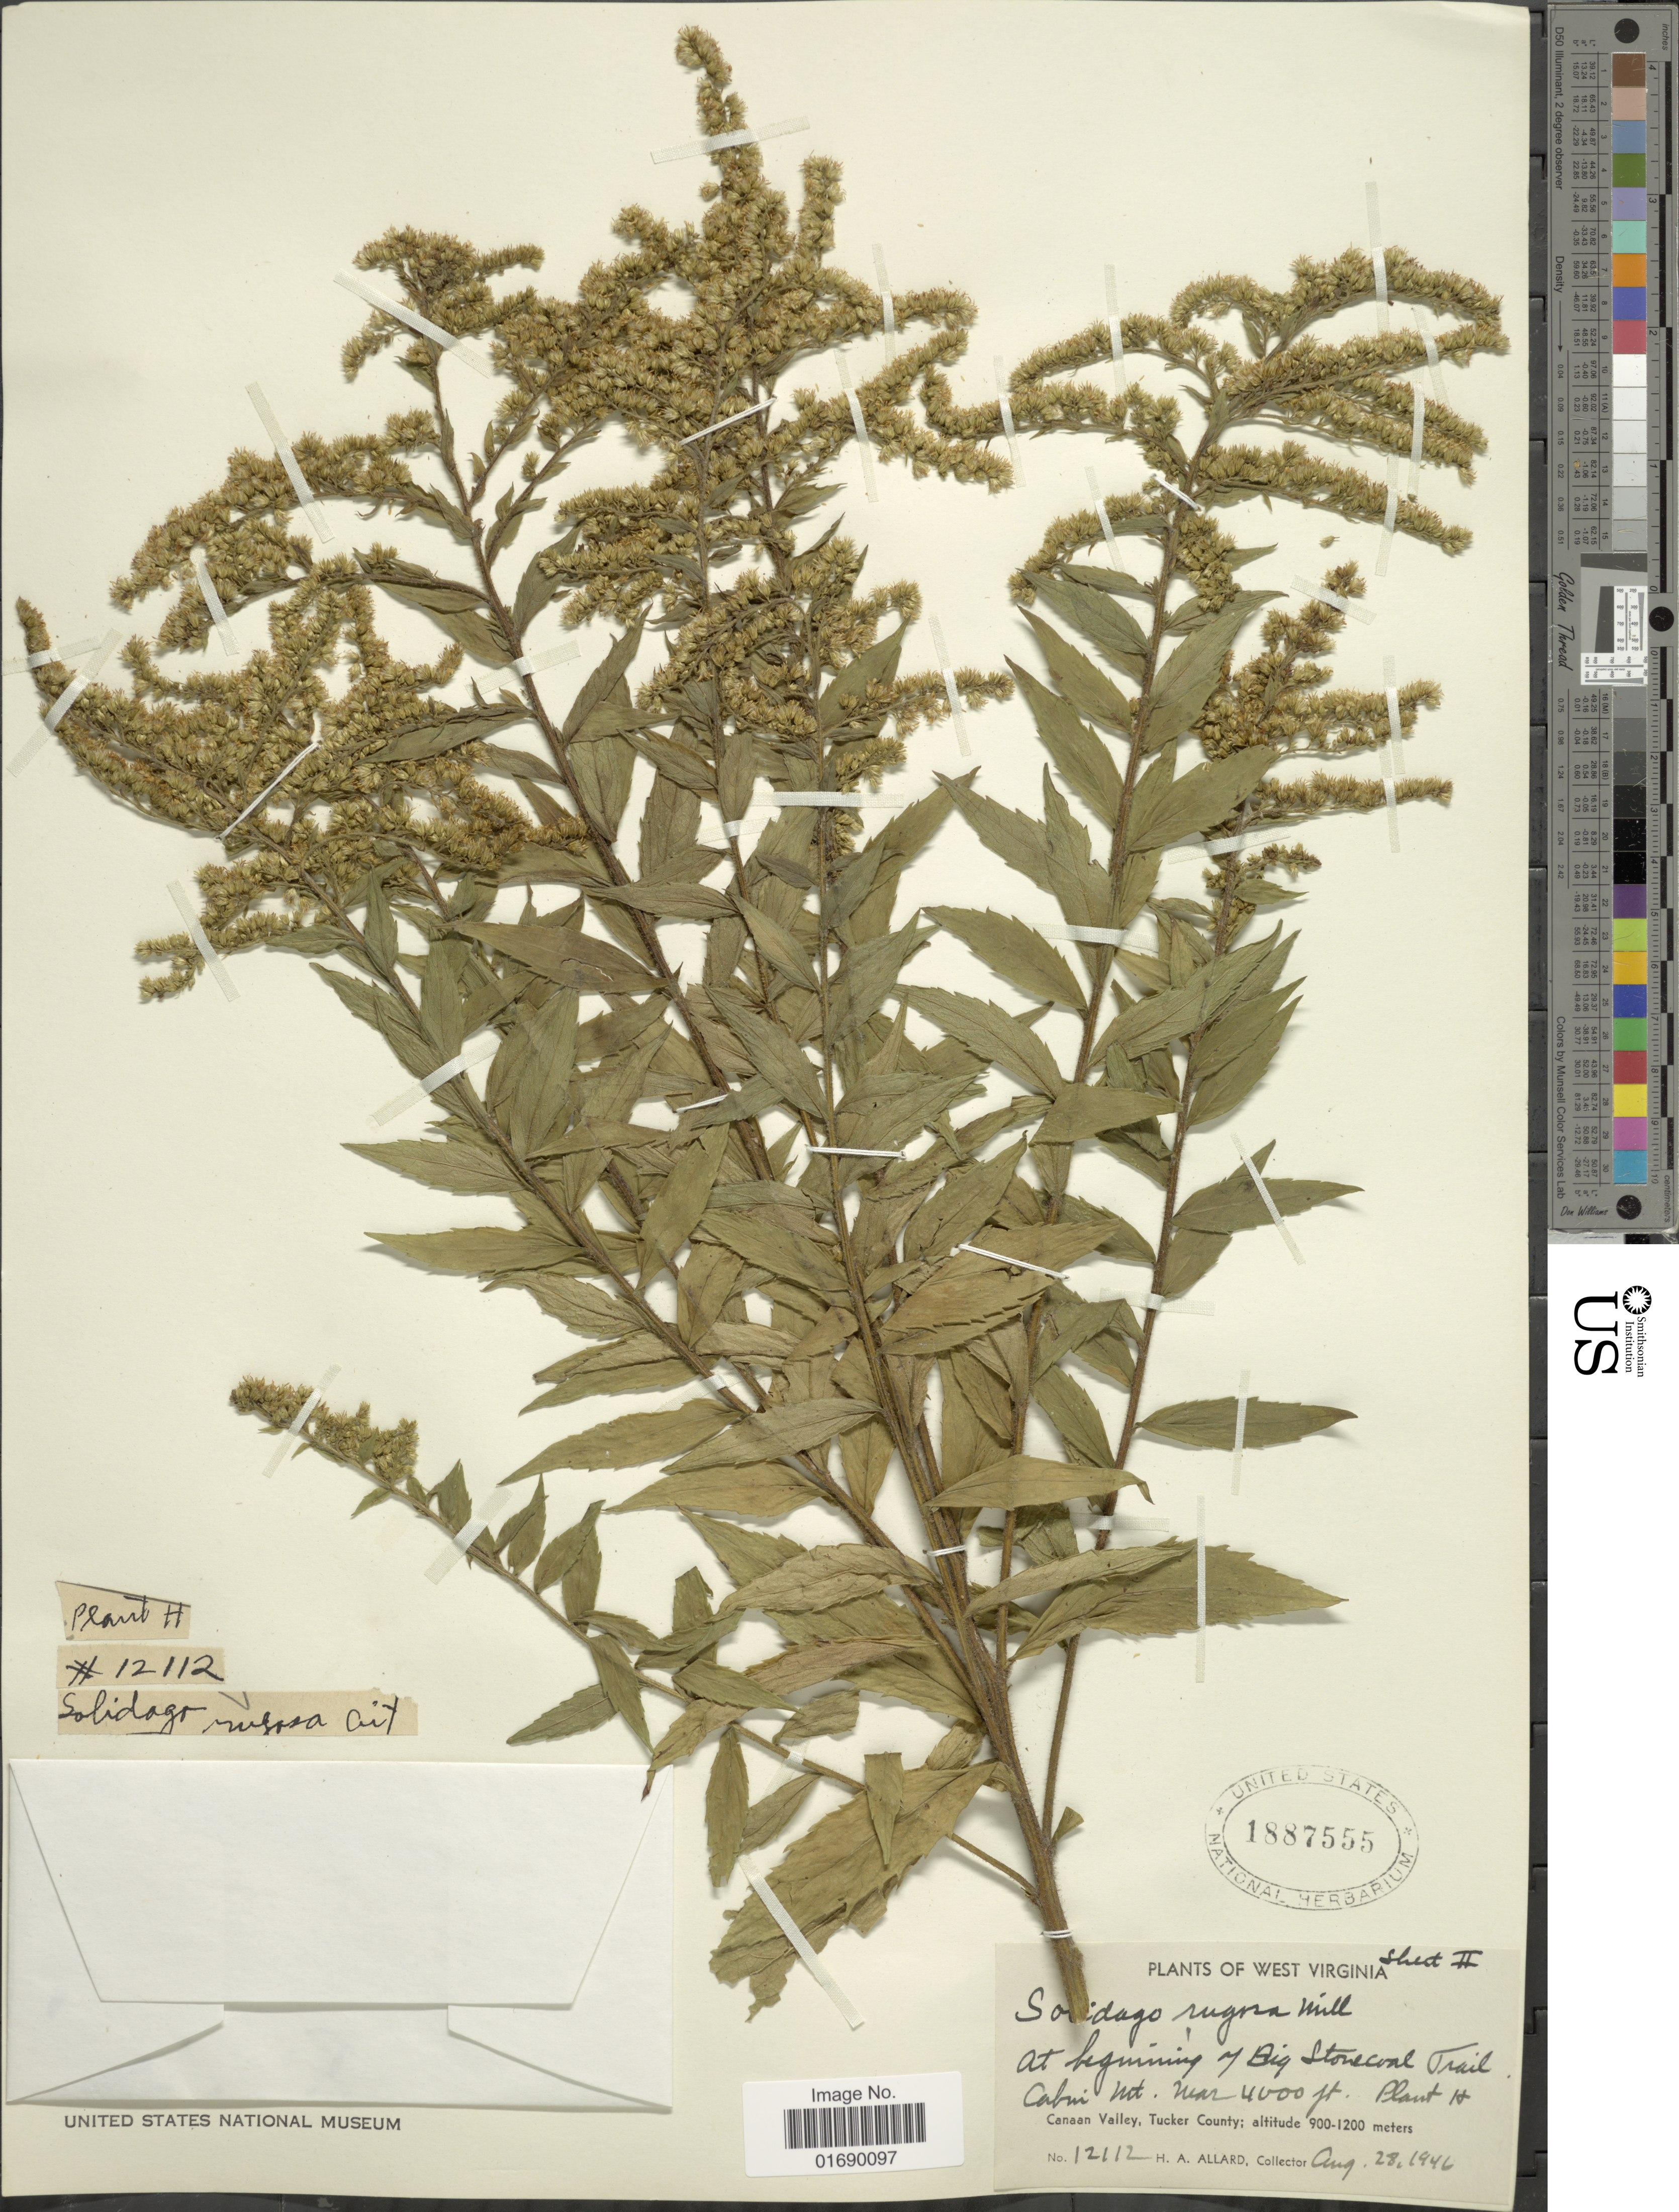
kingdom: Plantae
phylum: Tracheophyta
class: Magnoliopsida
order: Asterales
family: Asteraceae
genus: Solidago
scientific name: Solidago rugosa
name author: Mill.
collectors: H. A. Allard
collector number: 12112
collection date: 1946-08-28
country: United States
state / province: West Virginia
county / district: Tucker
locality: At beginning of Big Stonecoal Trail Cabin Mt near 4000 ft, Canaan Valley, Tucker County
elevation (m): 900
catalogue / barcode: US 1887555